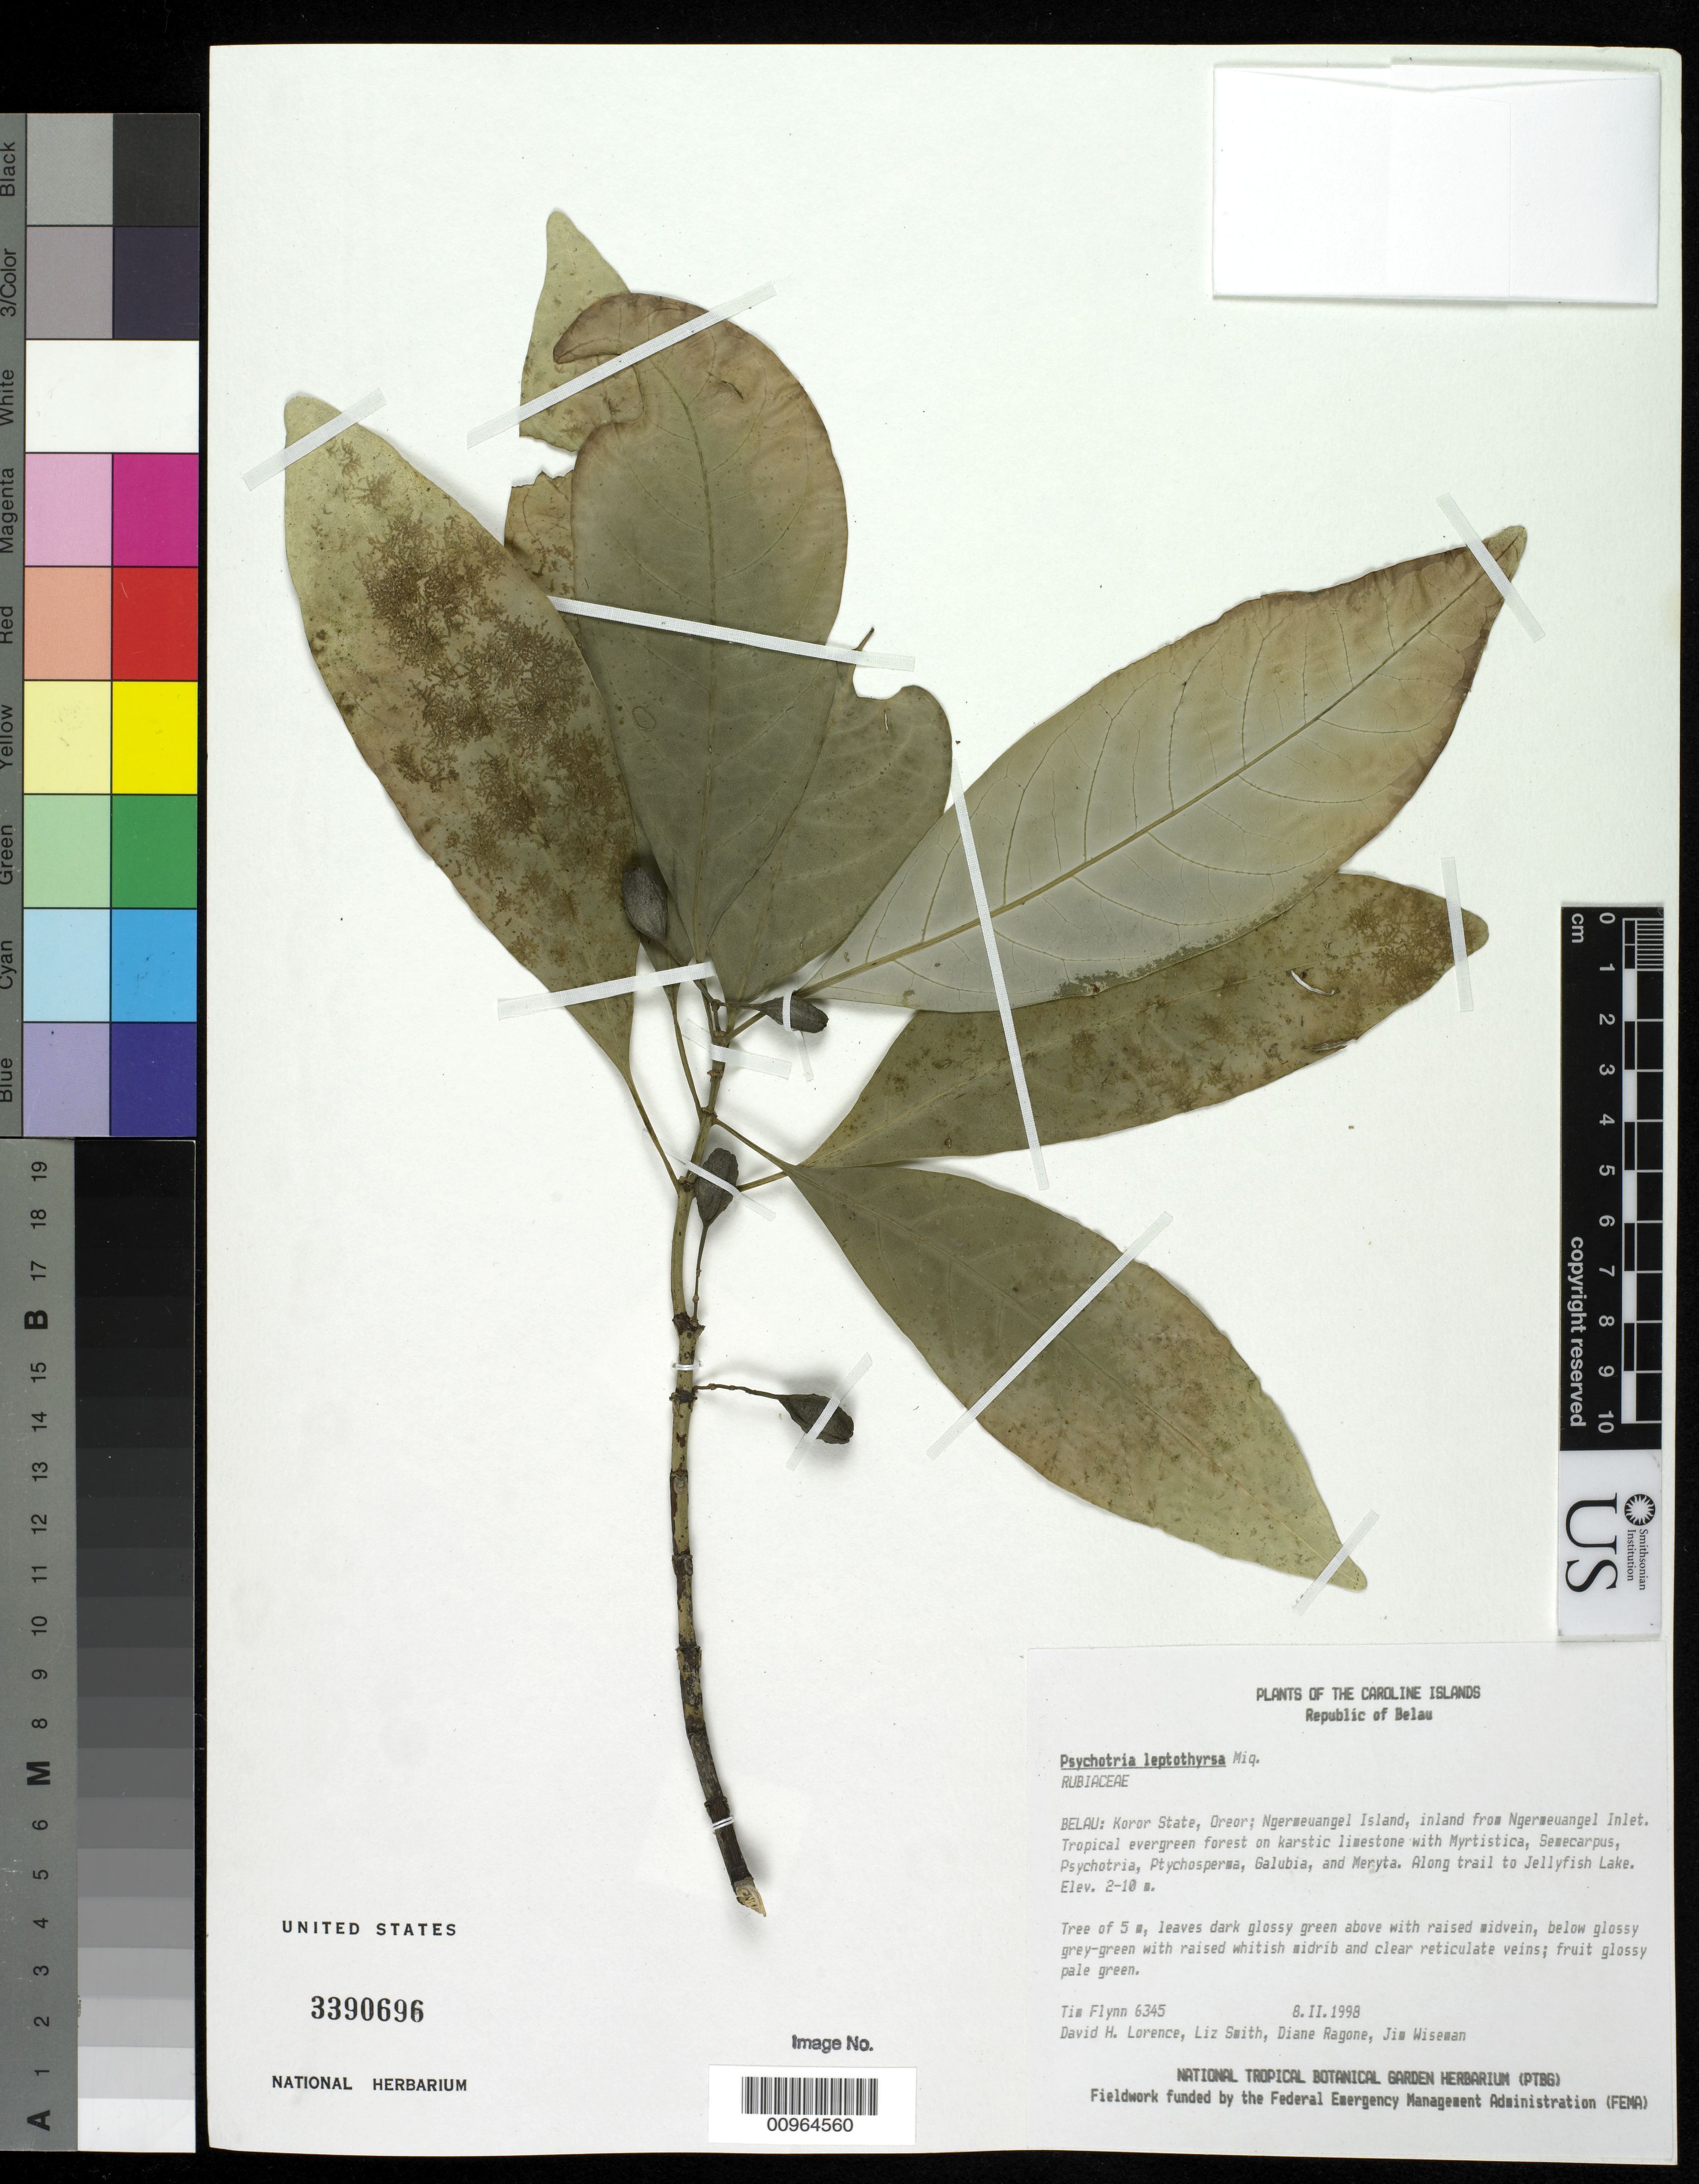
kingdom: Plantae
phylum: Tracheophyta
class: Magnoliopsida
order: Gentianales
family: Rubiaceae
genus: Psychotria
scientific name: Psychotria leptothyrsa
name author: Miq.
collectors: T. W. Flynn, D. Lorence, L. Smith, D. Ragone & J. Wiseman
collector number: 6345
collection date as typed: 08 Feb 1998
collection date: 1998-02-08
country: Palau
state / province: Koror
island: Oreor [Koror] I.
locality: Inland from Ngermeunagel Inlet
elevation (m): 2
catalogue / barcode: US 3390696